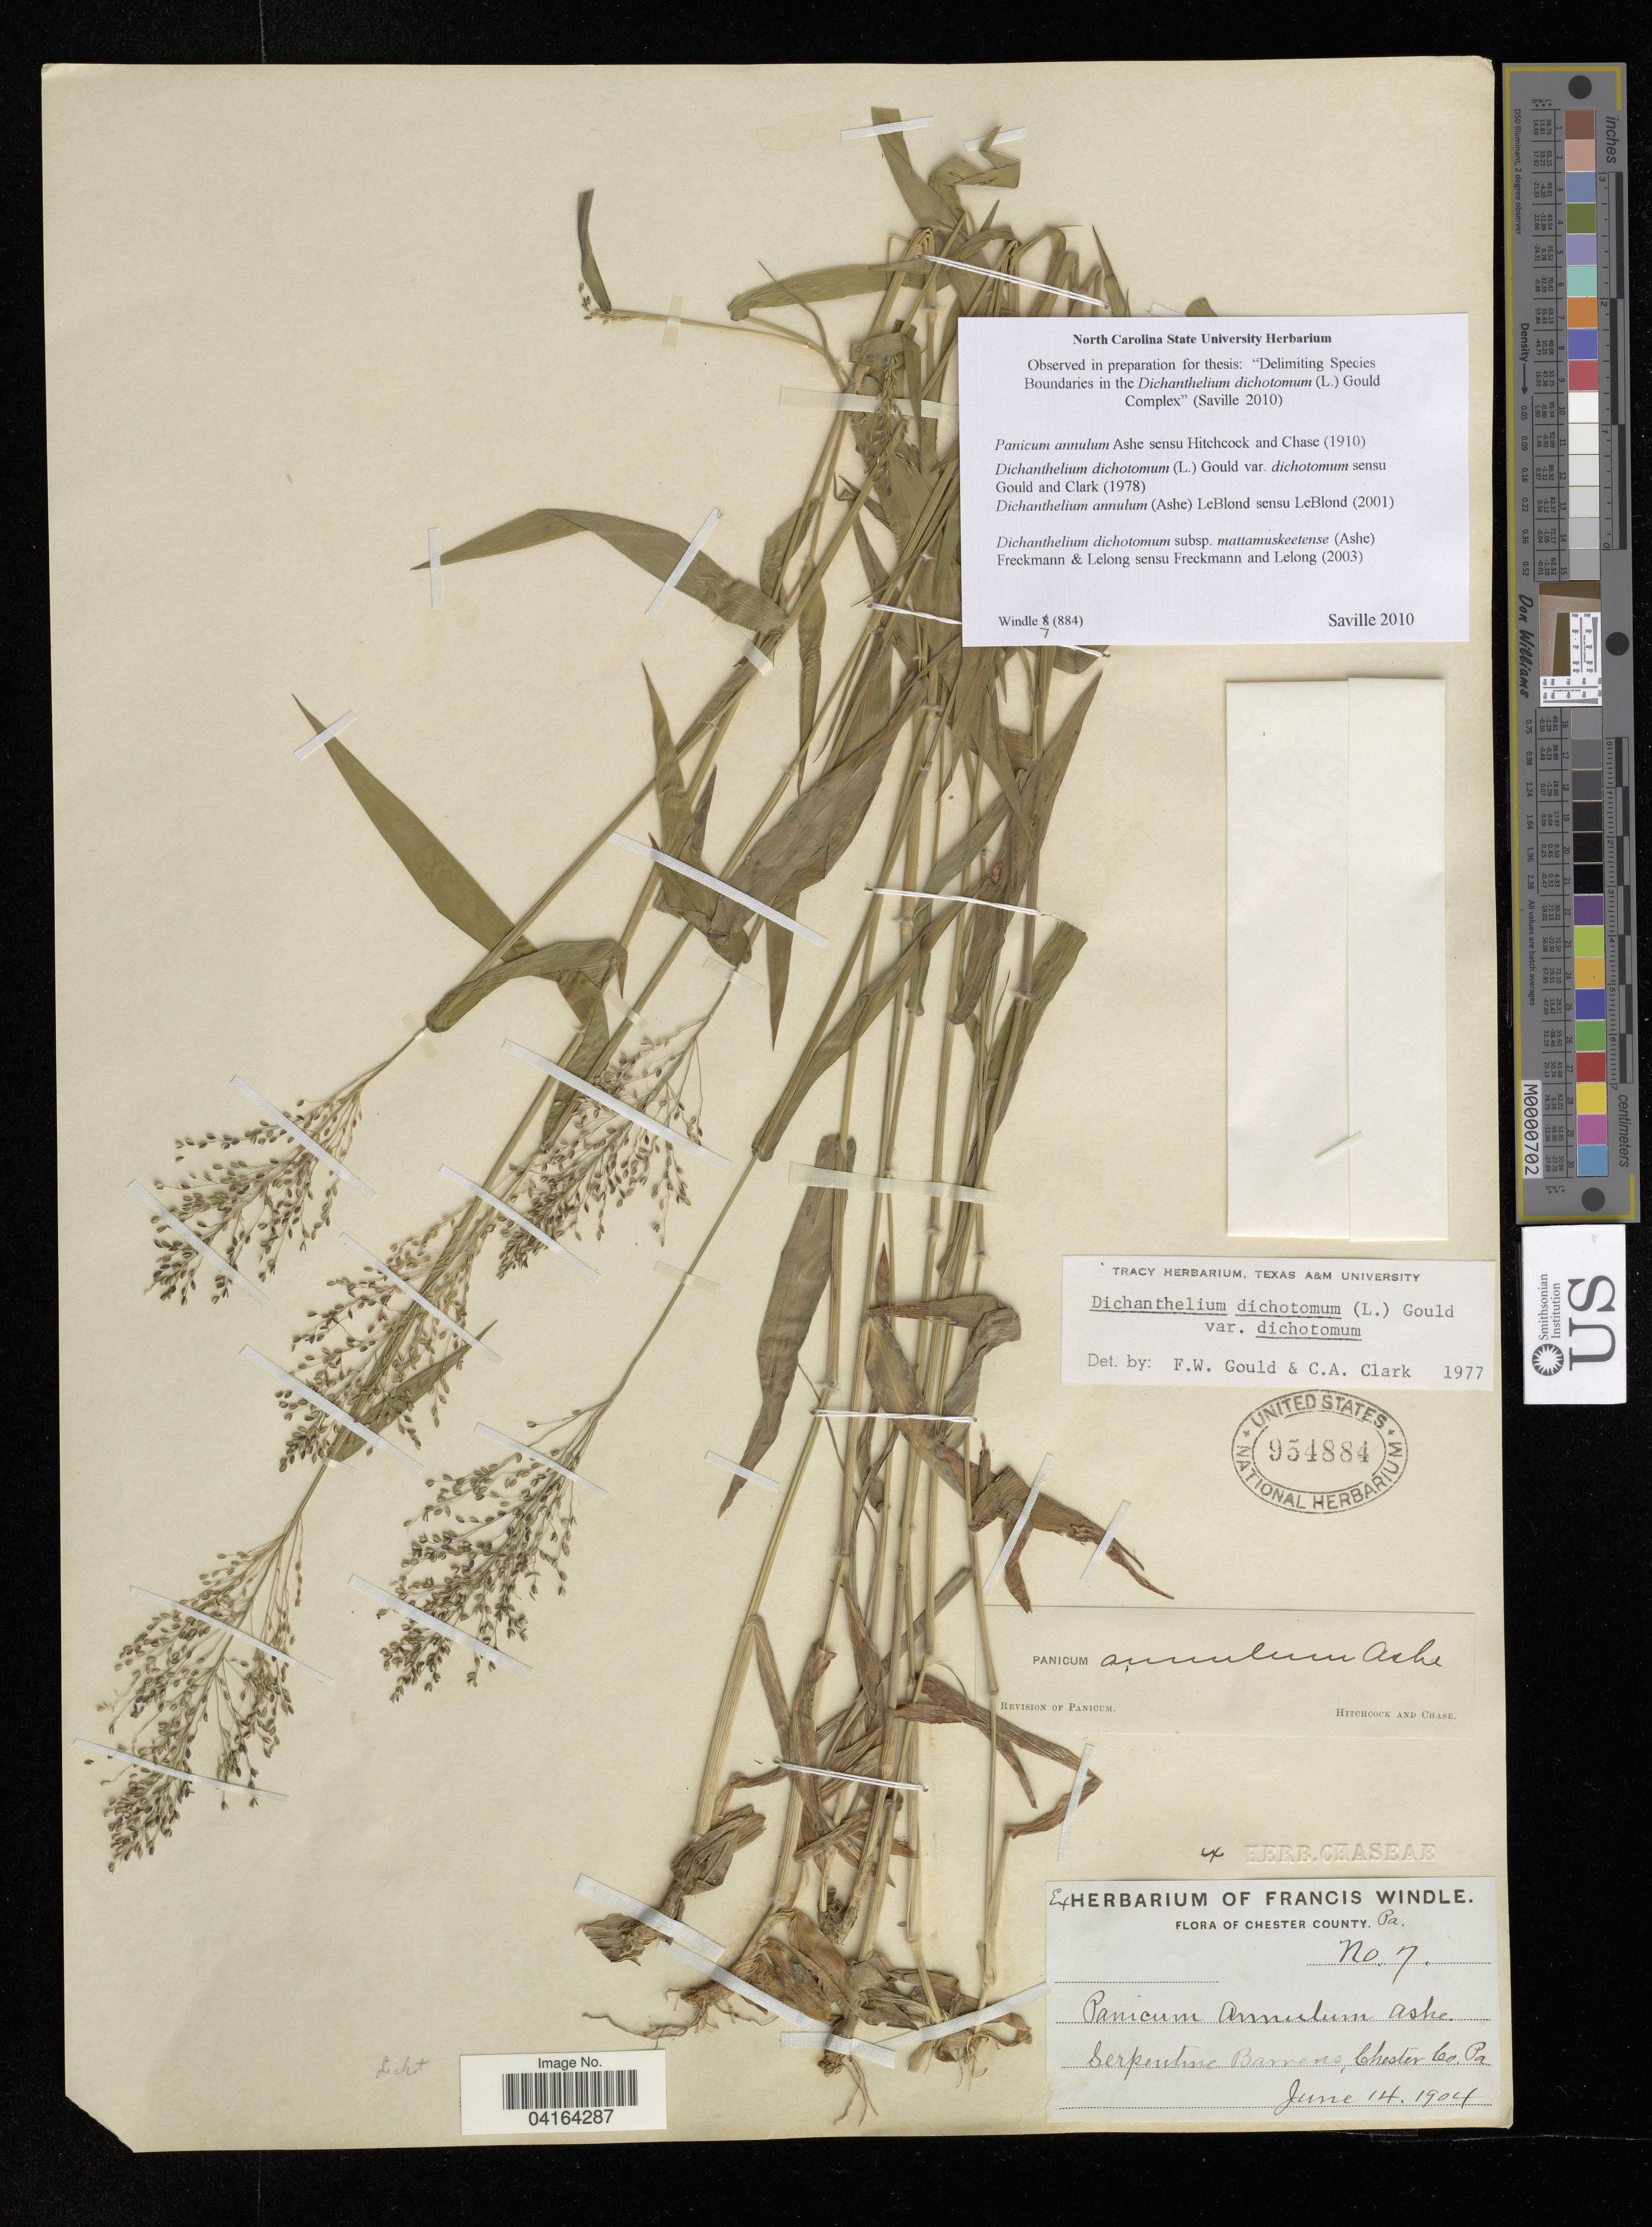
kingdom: Plantae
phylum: Tracheophyta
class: Liliopsida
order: Poales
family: Poaceae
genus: Dichanthelium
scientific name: Dichanthelium dichotomum subsp. mattamuskeetense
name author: (Ashe) Freckmann & Lelong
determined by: Saville, A. C., (NCSC), North Carolina State University (UNITED STATES)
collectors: ex herb. F. Windle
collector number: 7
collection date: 1904-06-14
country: United States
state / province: Pennsylvania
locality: Chester County.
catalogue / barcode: US 954884